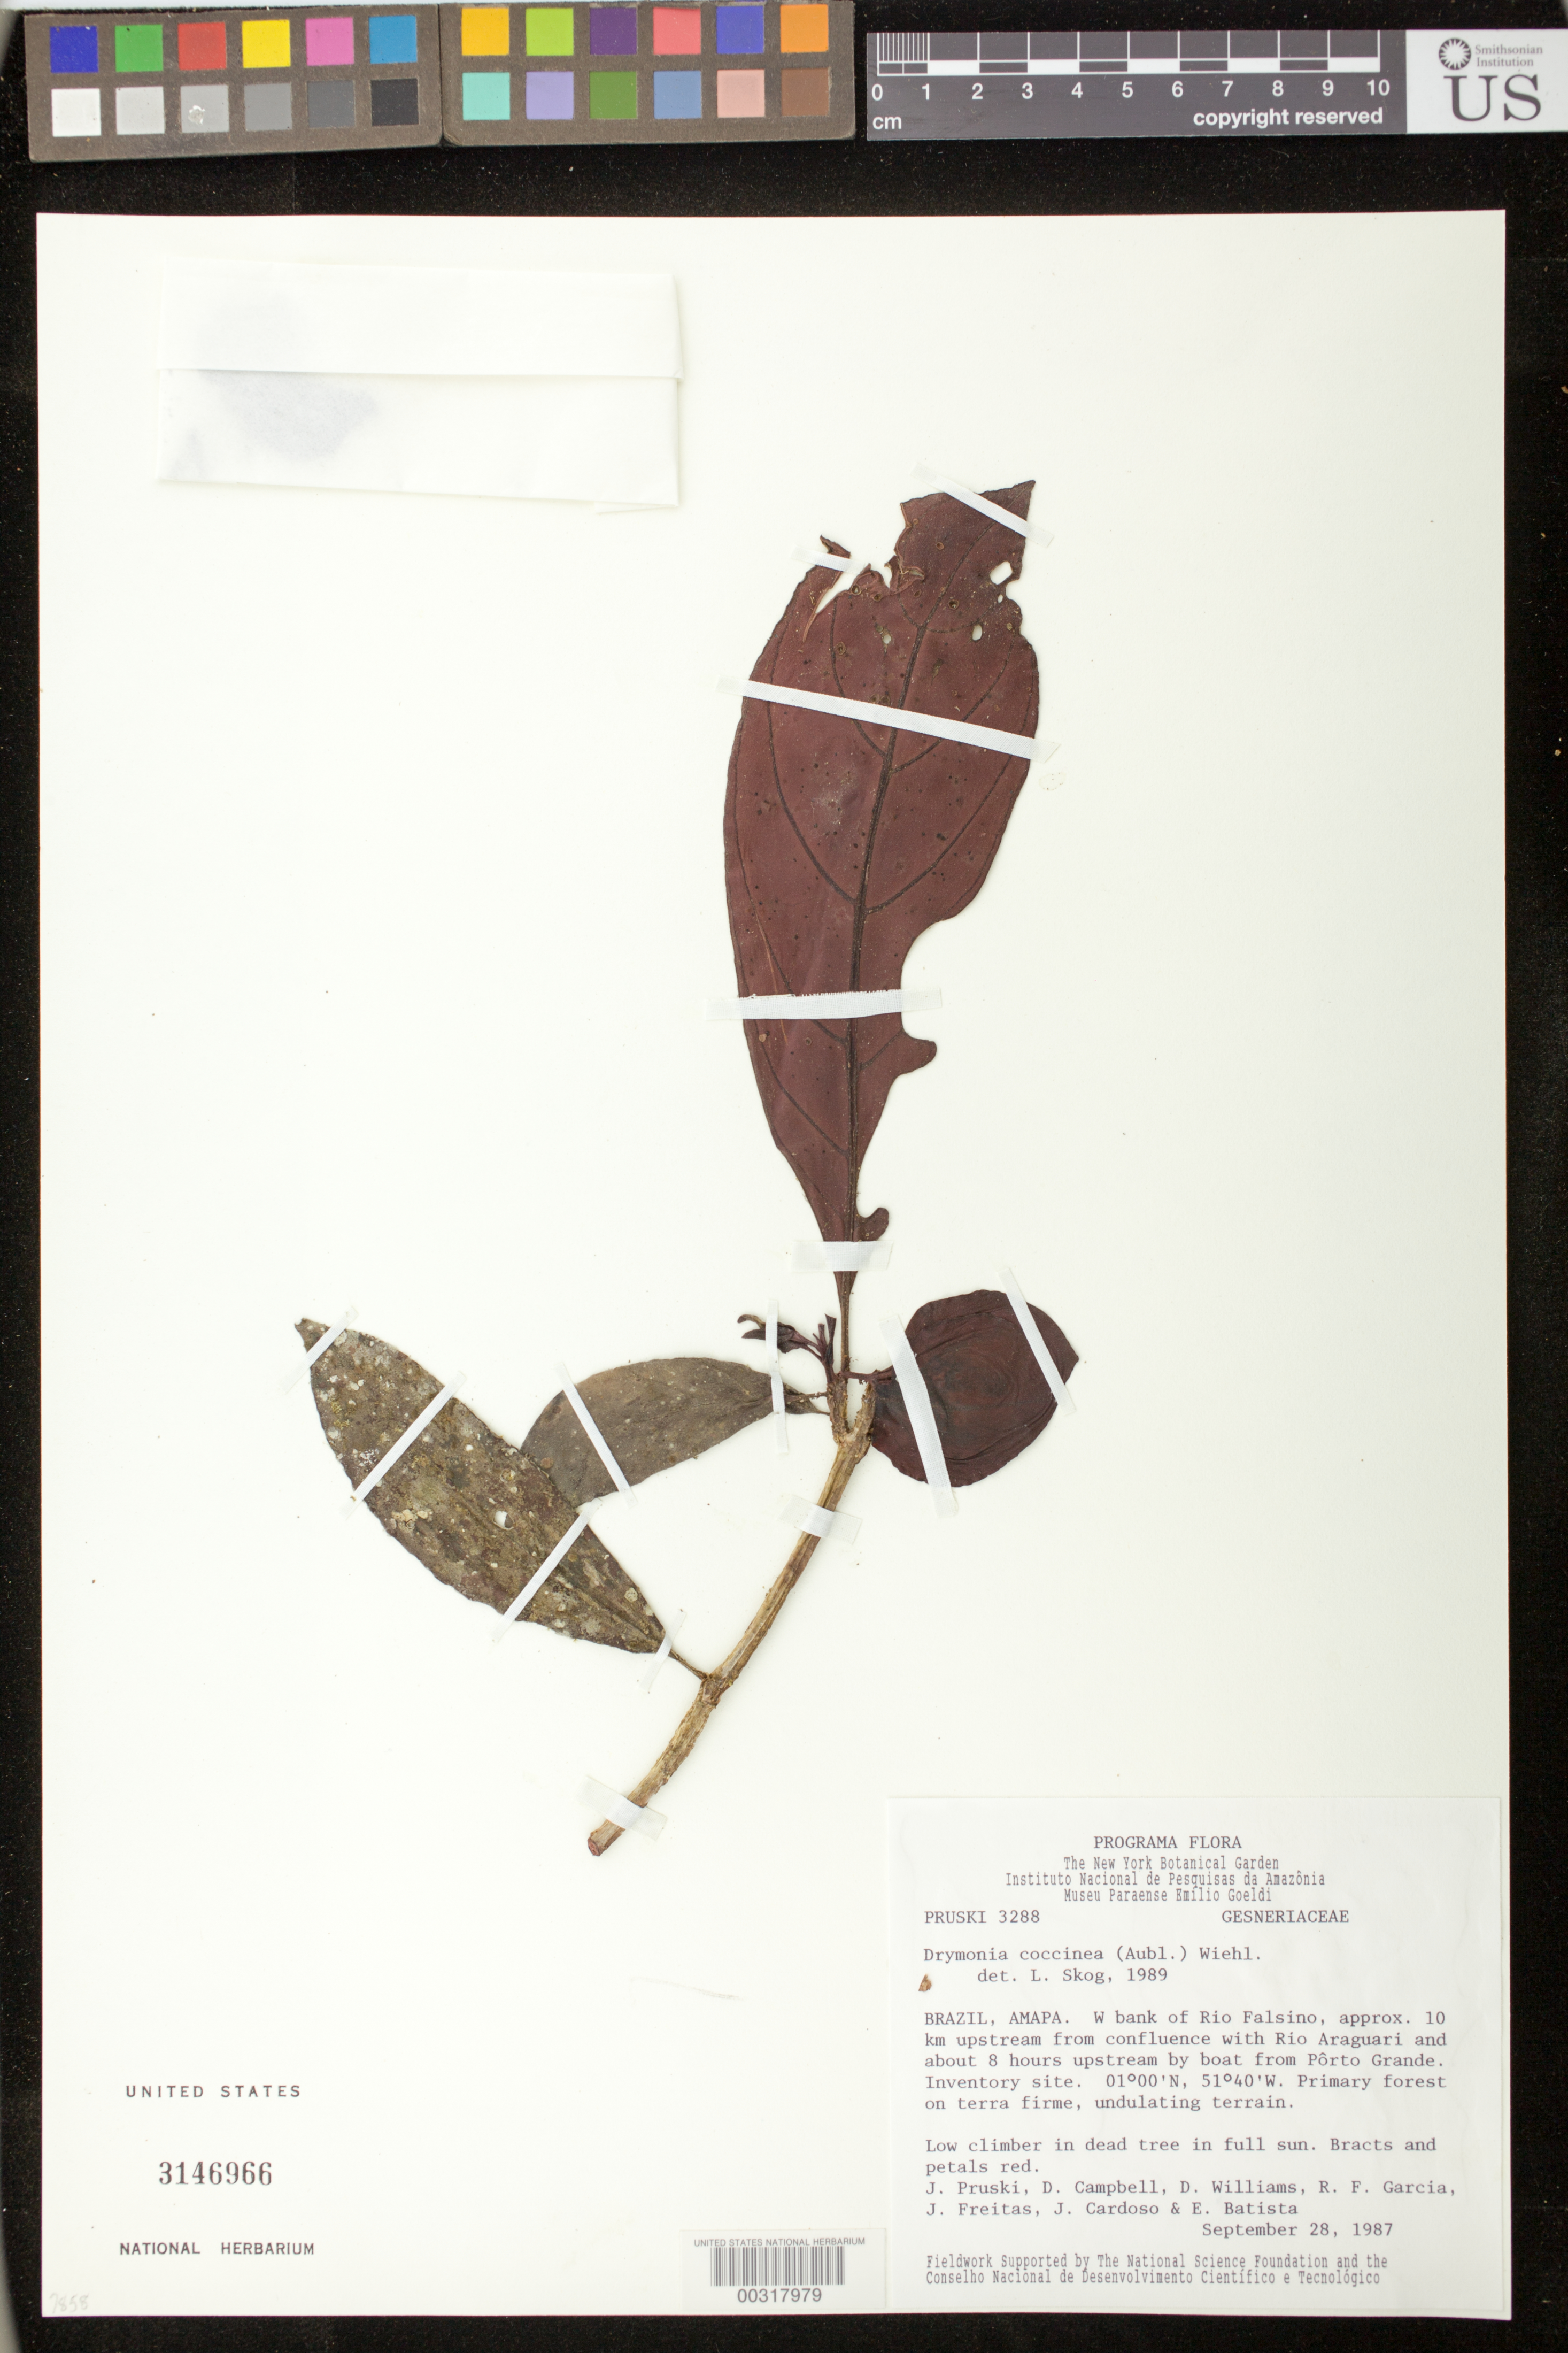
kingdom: Plantae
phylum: Tracheophyta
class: Magnoliopsida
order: Lamiales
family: Gesneriaceae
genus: Drymonia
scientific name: Drymonia coccinea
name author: (Aubl.) Wiehler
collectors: J. F. Pruski, D. Campbell, D. Williams, R. F. Garcia, J. Freitas & et al.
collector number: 3288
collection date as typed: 28 Sep 1987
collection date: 1987-09-28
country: Brazil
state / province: Amapá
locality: W bank of Rio Falsino, approx. 10 km upstream from confluence w/Rio Araguari + about 8 hrs upstream by boat from Porto Grande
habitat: Primary forest on terra firme, undulating terrain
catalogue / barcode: US 3146966